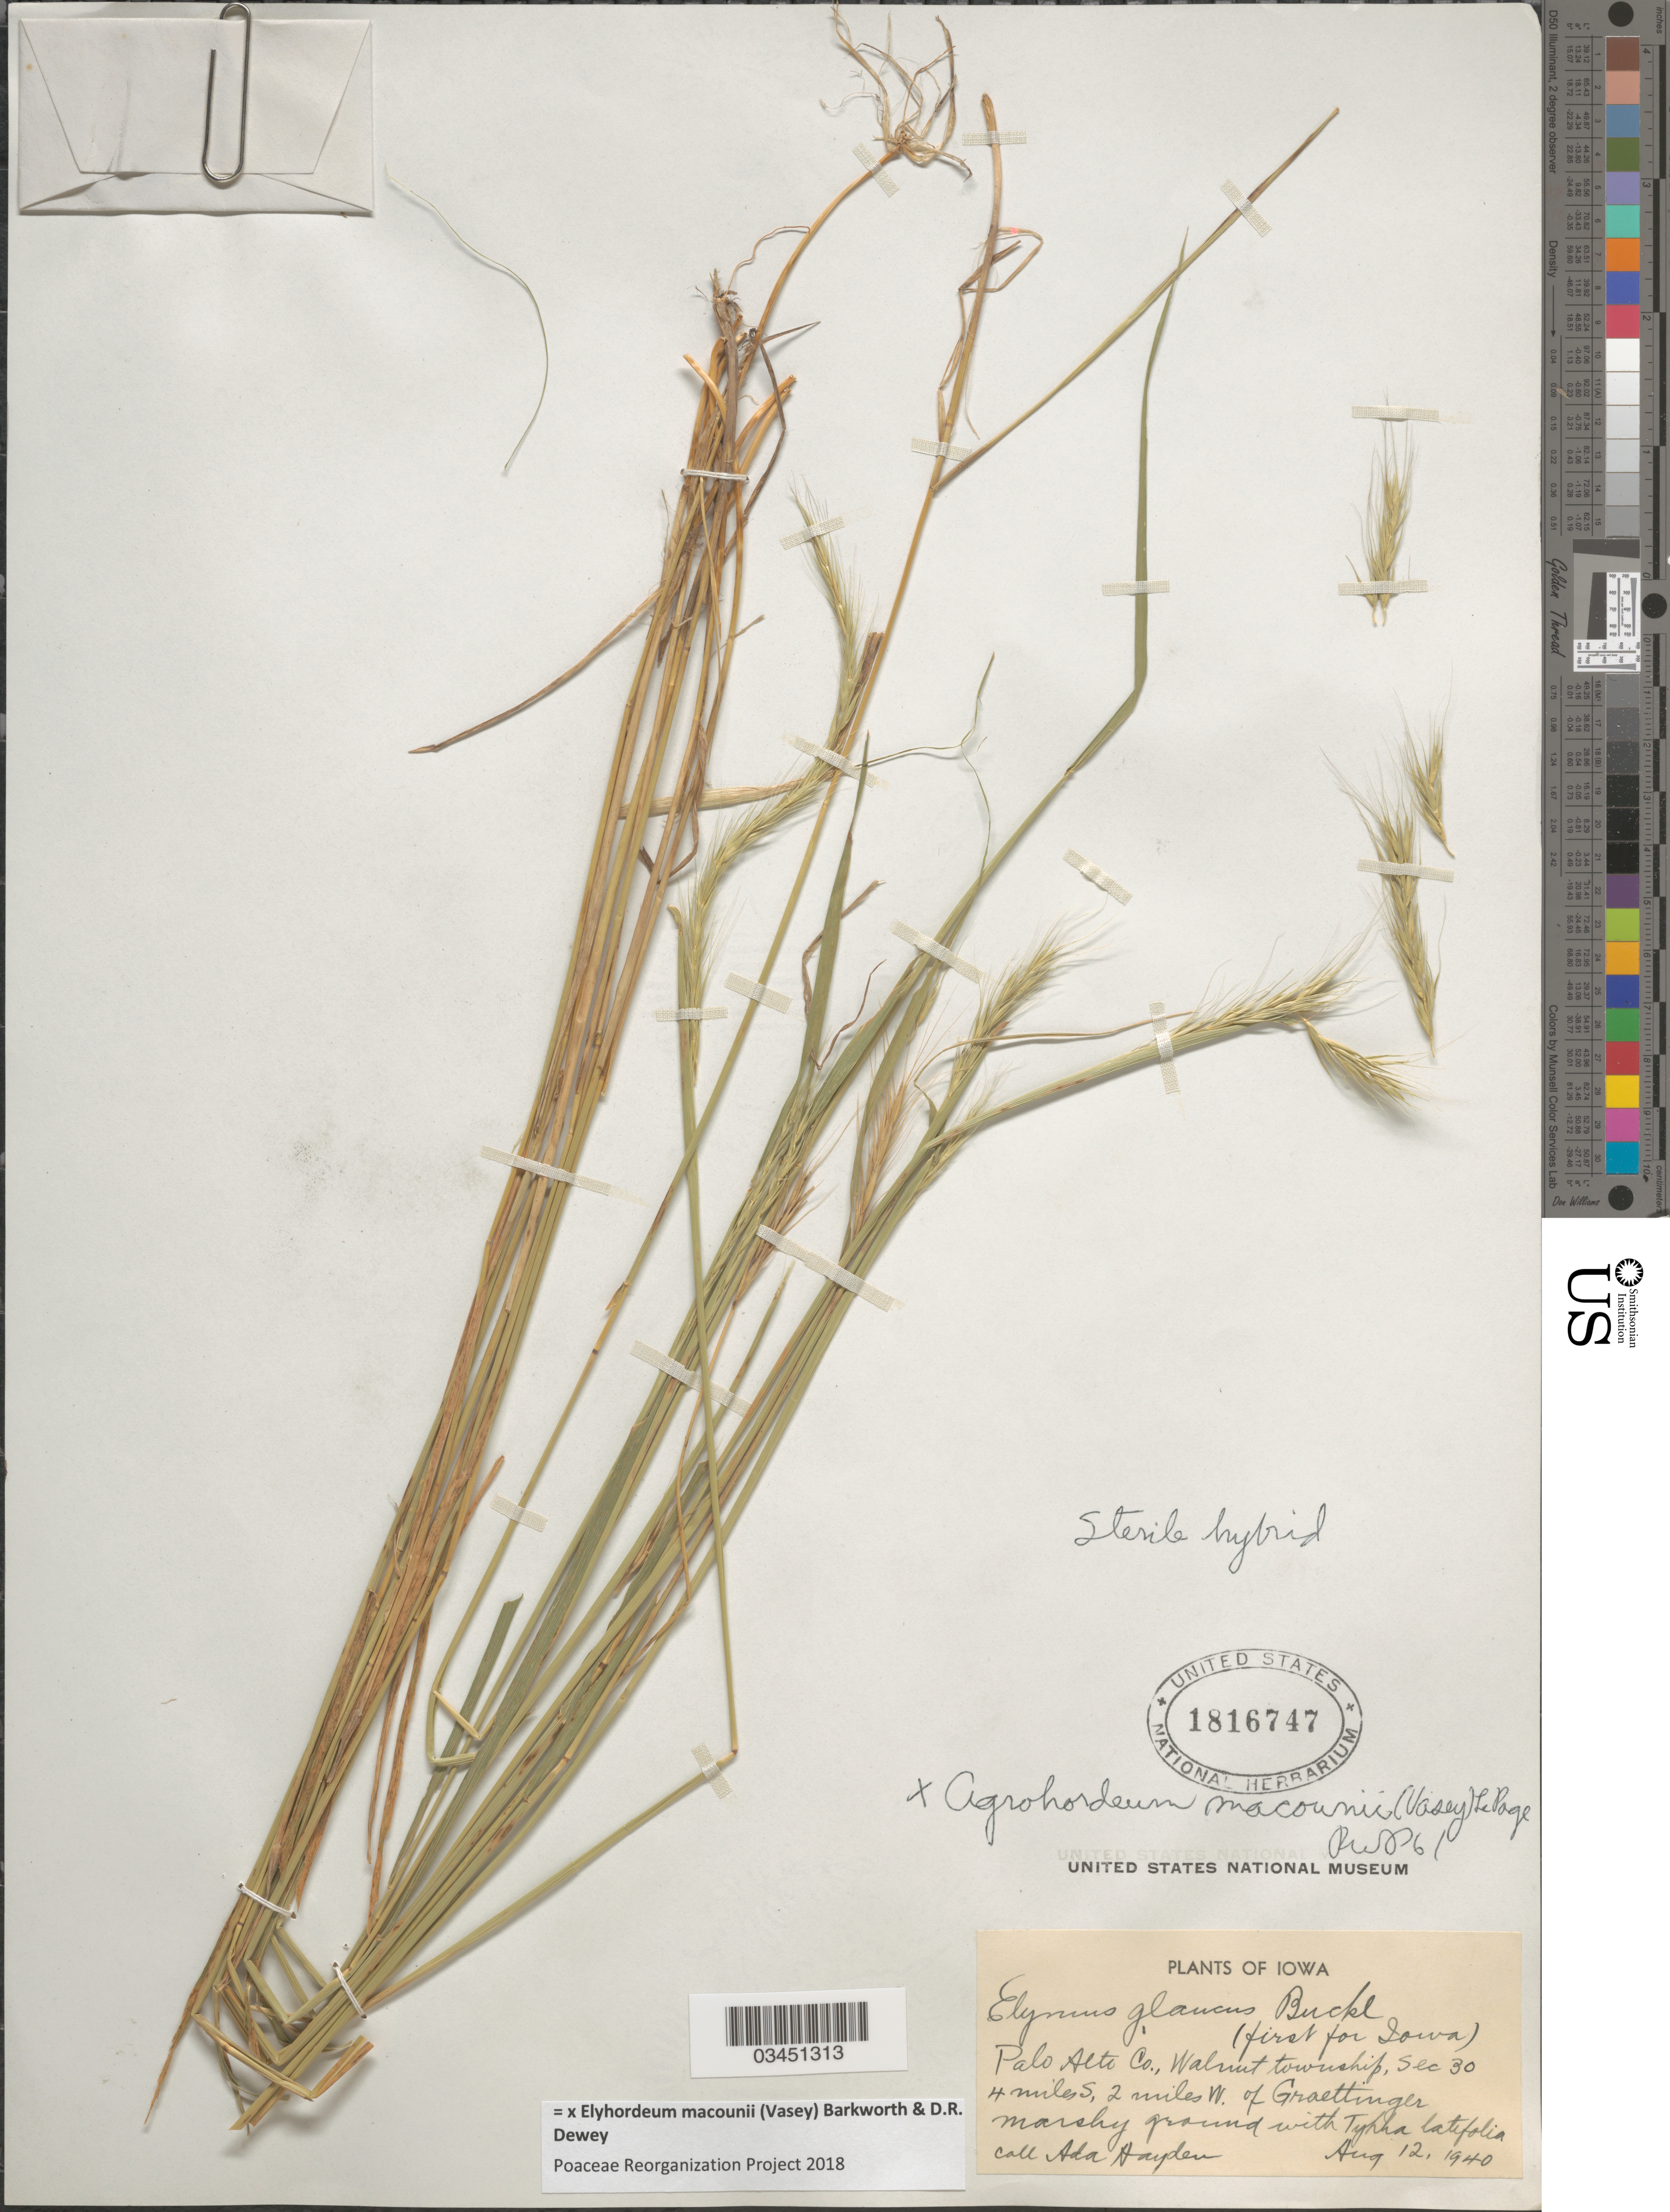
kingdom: Plantae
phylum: Tracheophyta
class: Liliopsida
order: Poales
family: Poaceae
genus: Elyhordeum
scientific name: x Elyhordeum macounii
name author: (Vasey) Barkworth & Dewey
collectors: Ada Hayden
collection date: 1940-08-12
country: United States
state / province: Iowa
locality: Palo Alto Co., Walnut township, Sec 30. 4 miles S, 2 miles W. of Graettinger.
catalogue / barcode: US 1816747